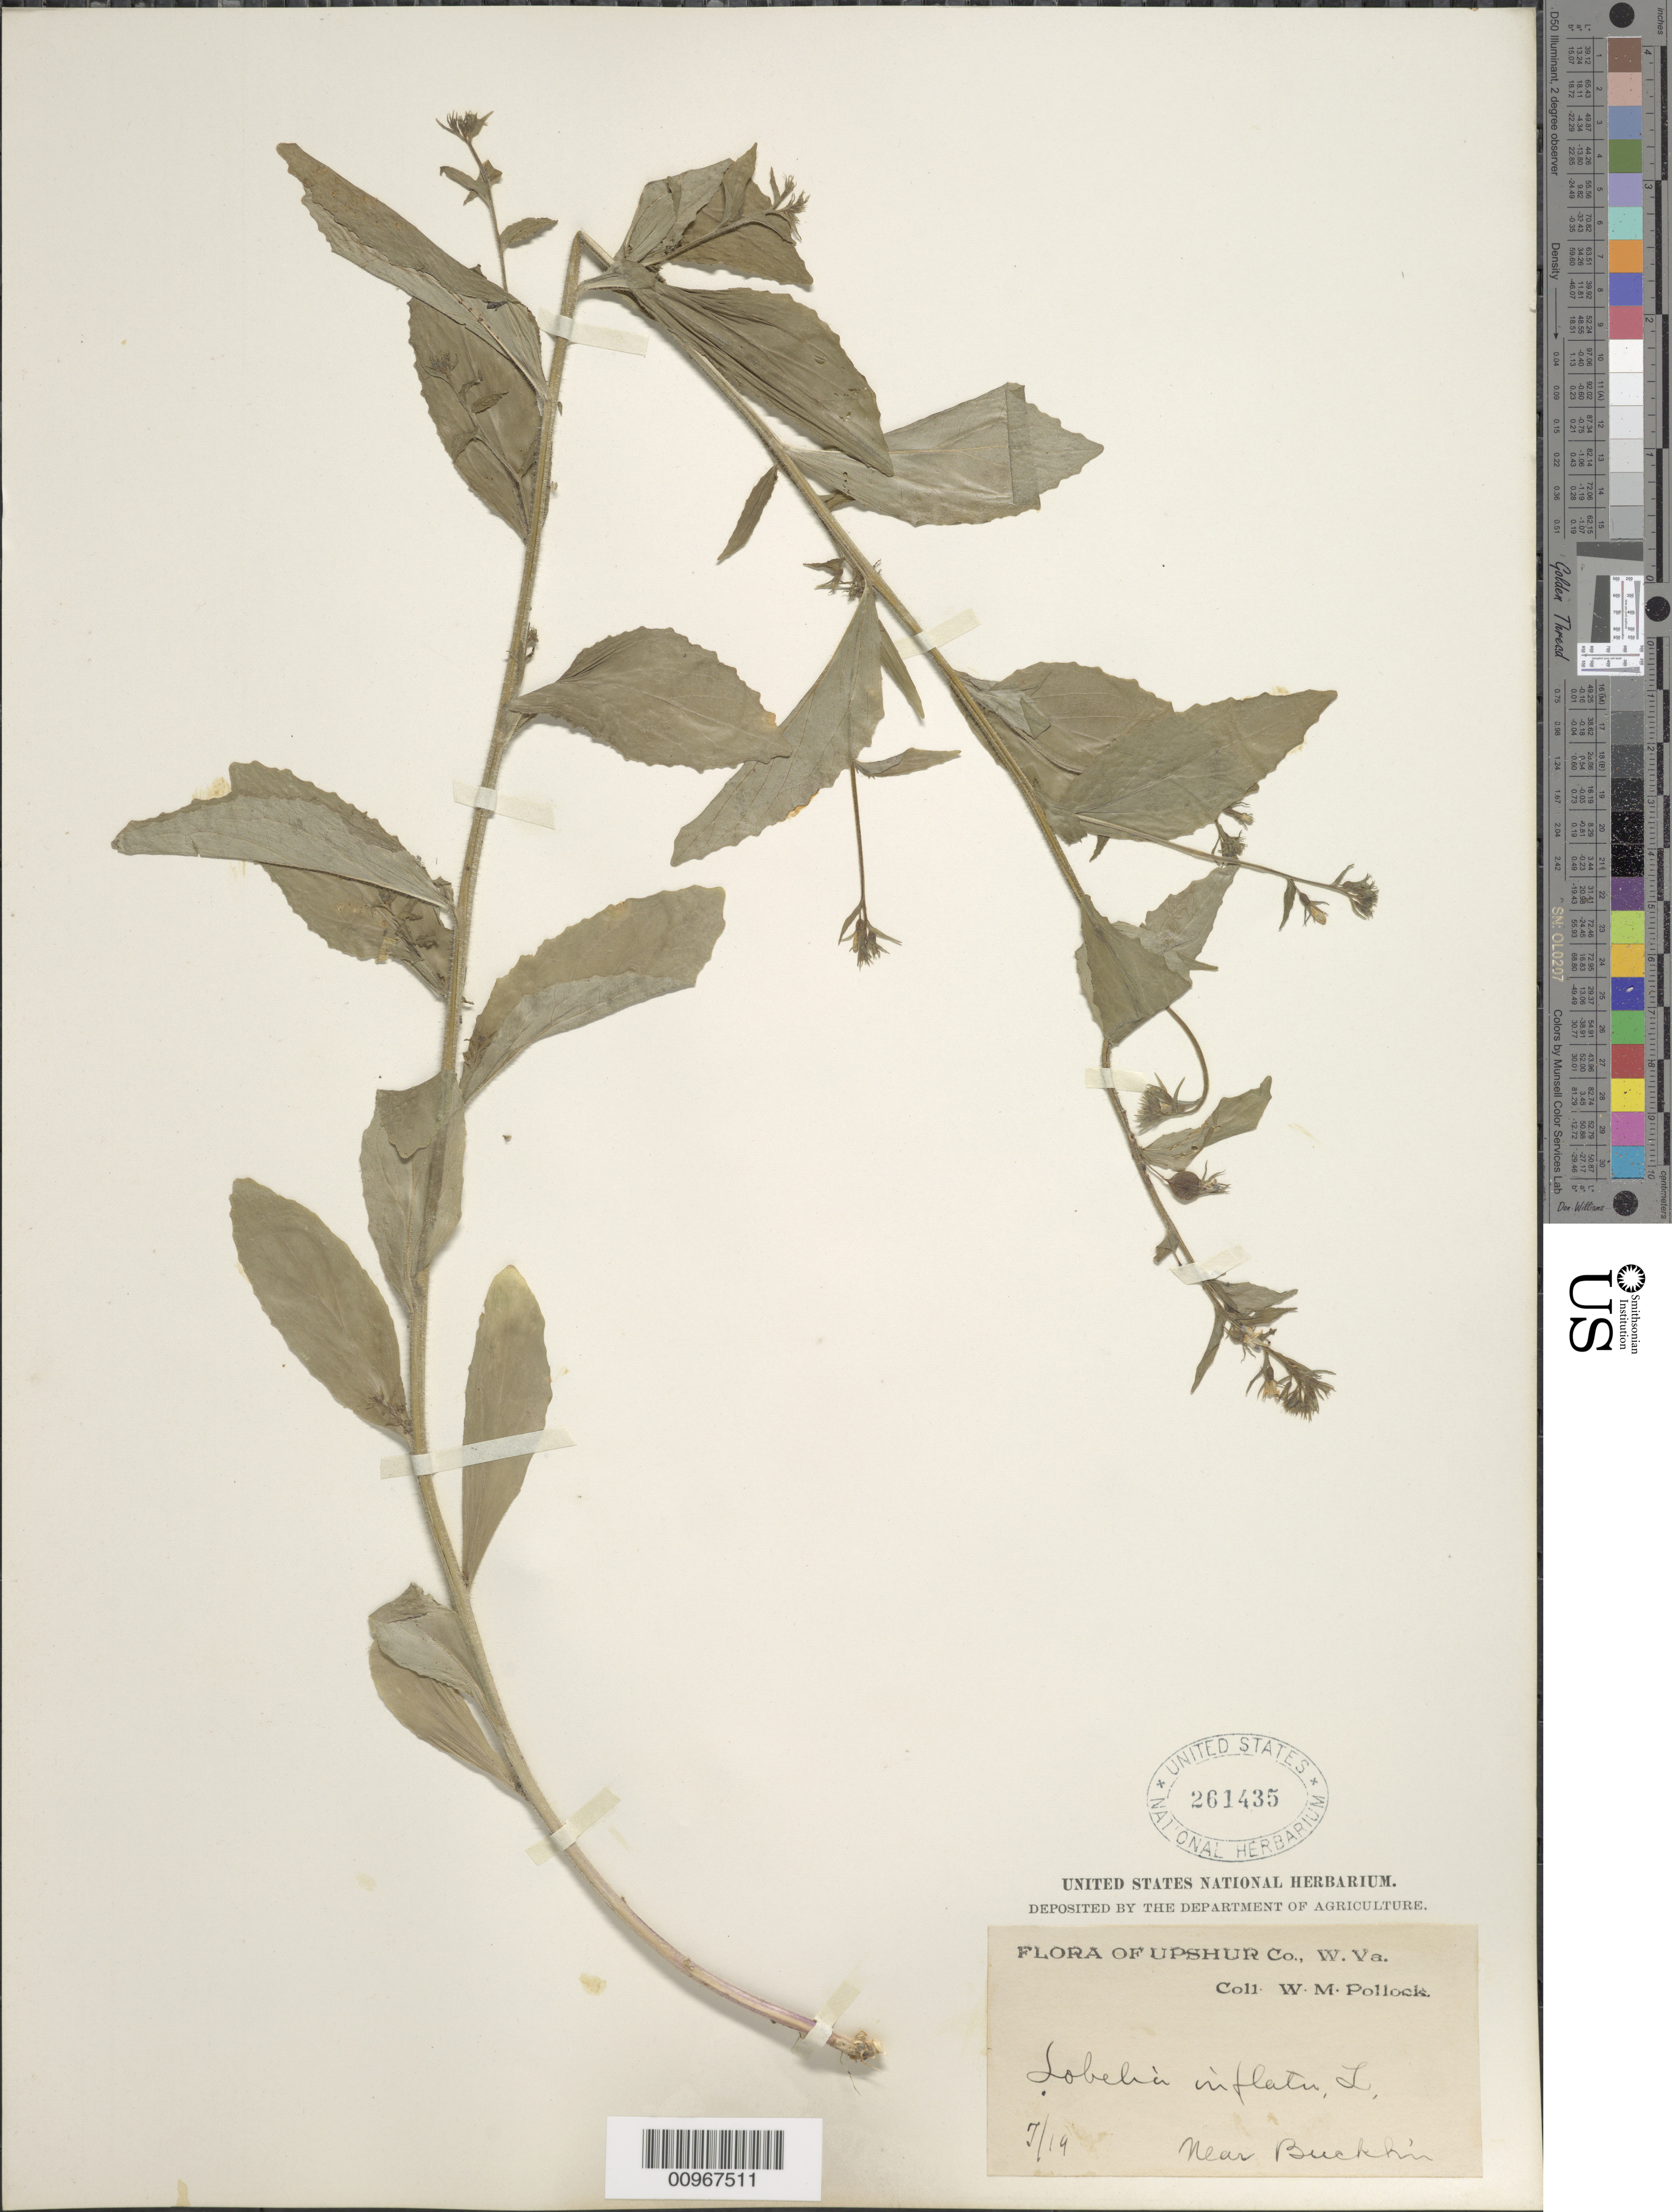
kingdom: Plantae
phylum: Tracheophyta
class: Magnoliopsida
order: Asterales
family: Campanulaceae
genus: Lobelia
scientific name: Lobelia inflata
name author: L.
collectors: W. M. Pollock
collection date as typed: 19 Jul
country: United States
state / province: West Virginia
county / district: Upshur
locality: Near Bucklin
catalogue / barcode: US 261435